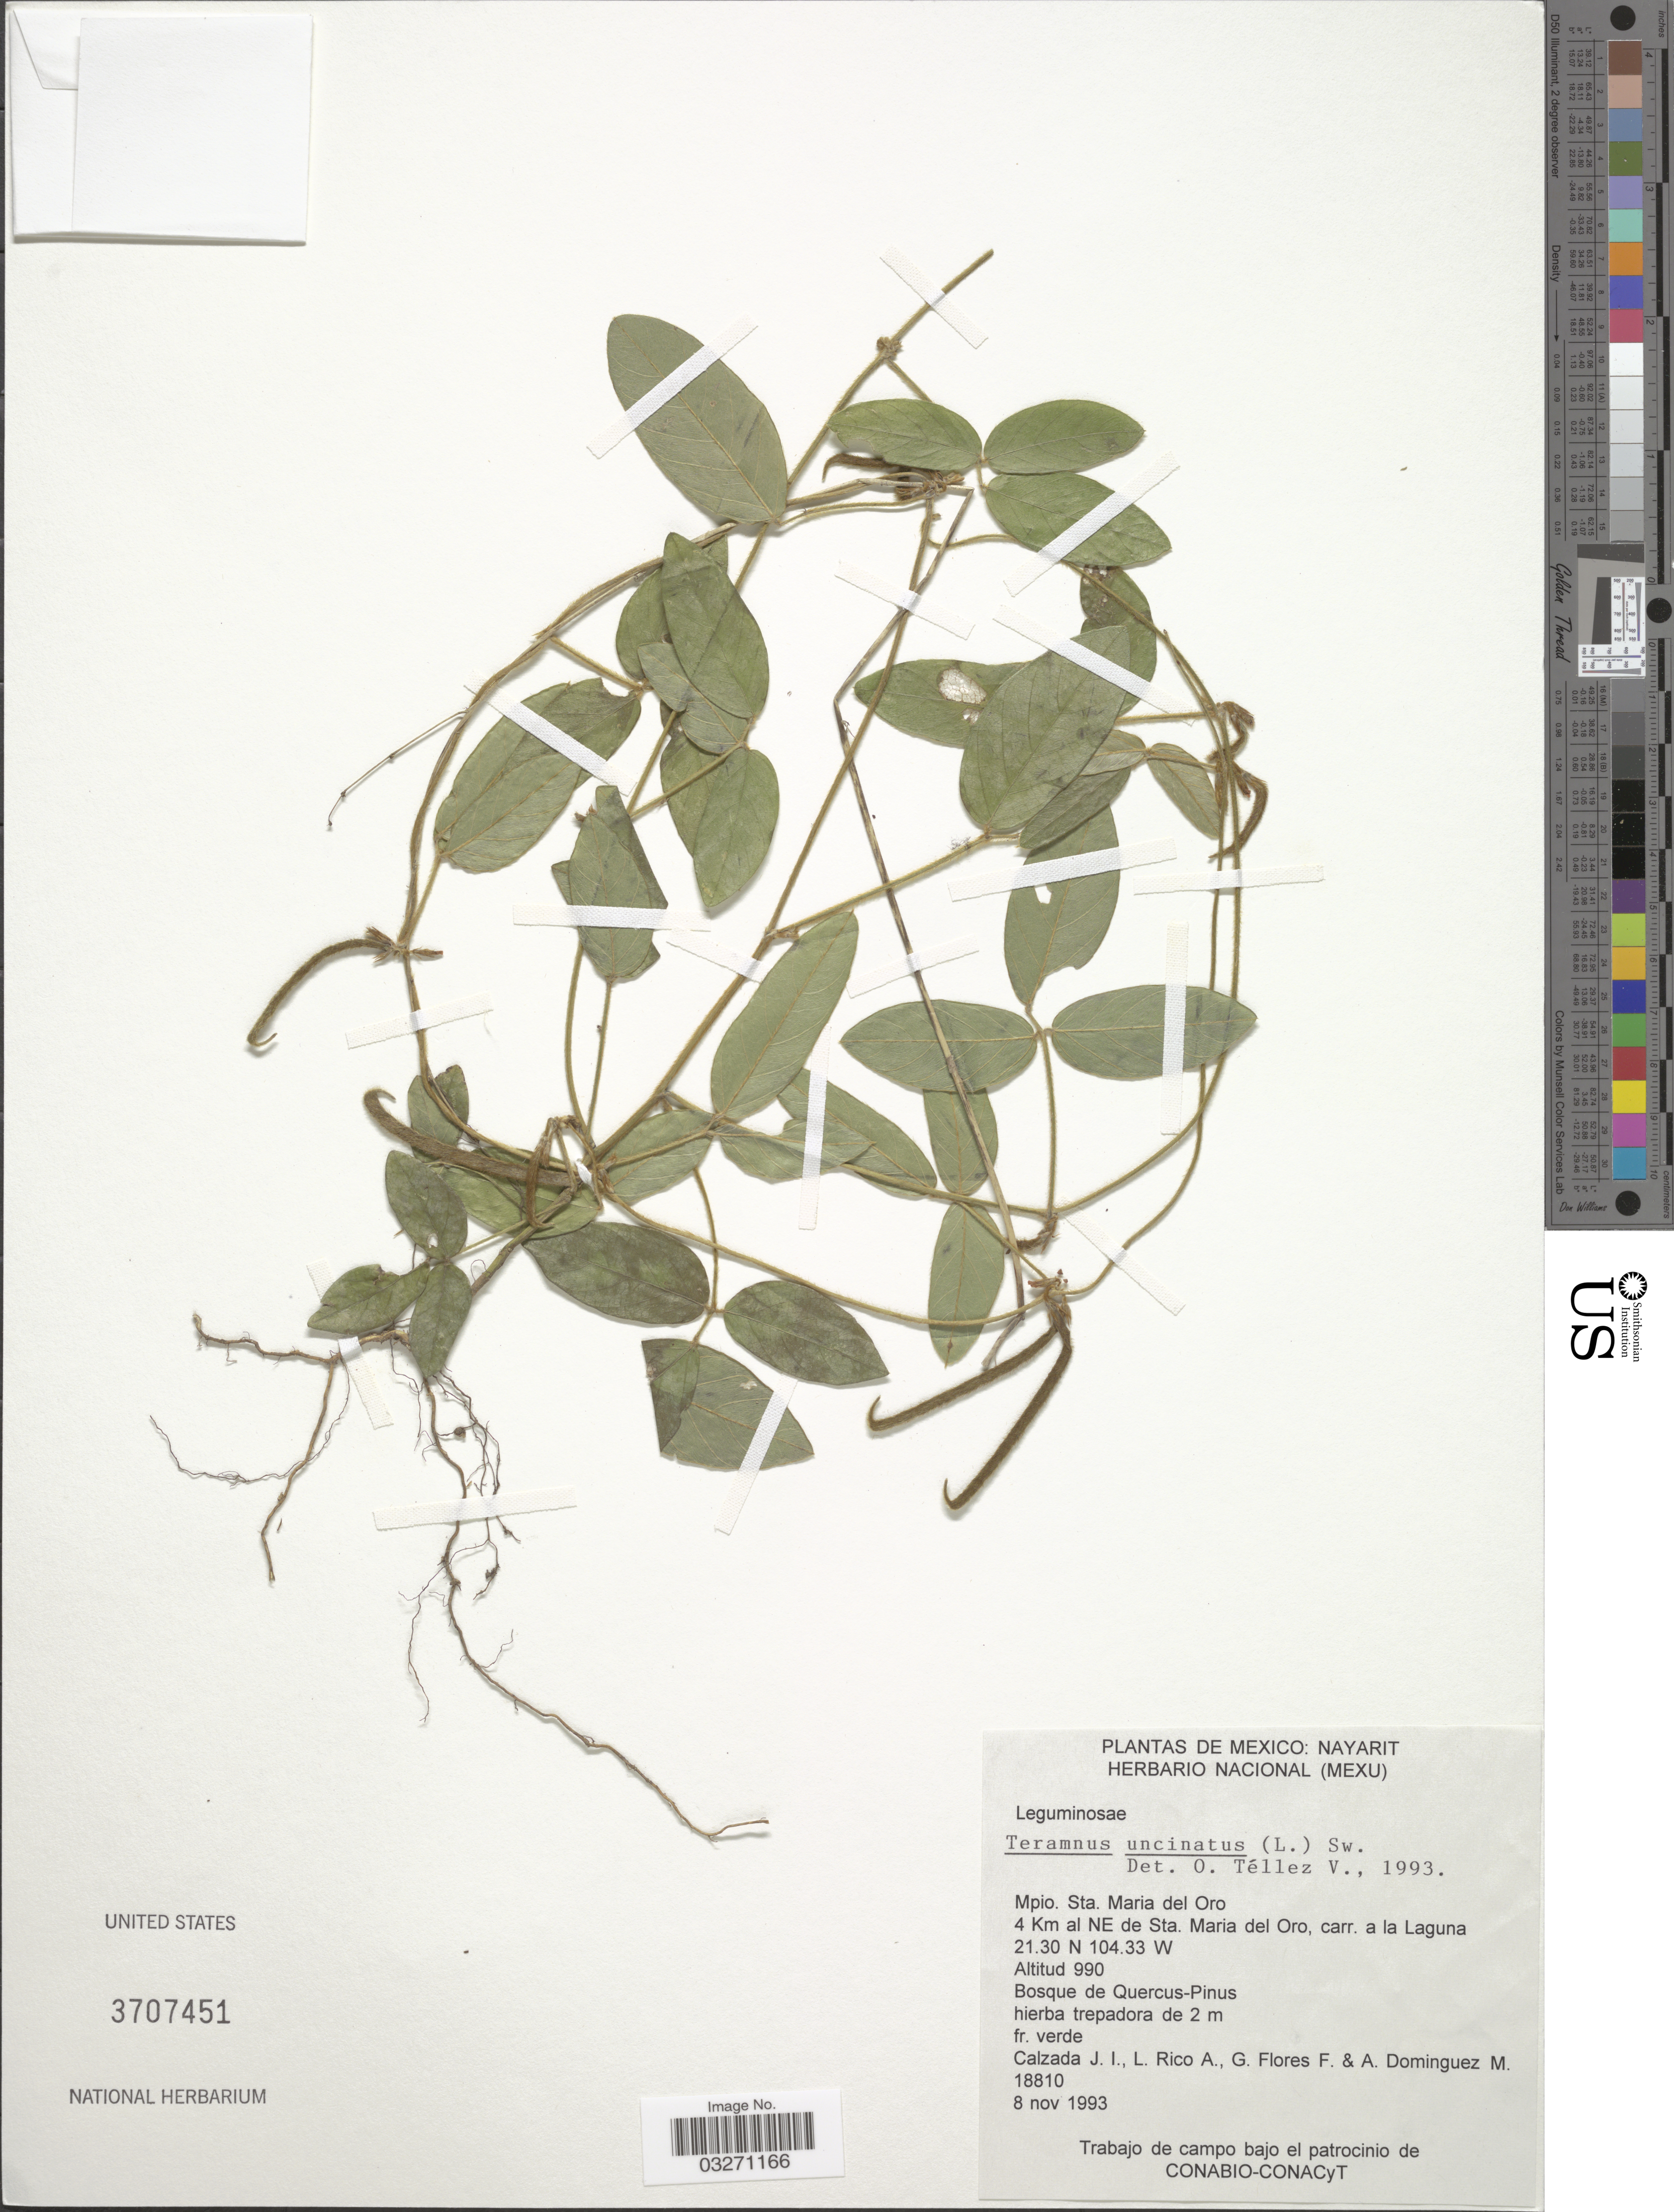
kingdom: Plantae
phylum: Tracheophyta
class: Magnoliopsida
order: Fabales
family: Fabaceae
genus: Teramnus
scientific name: Teramnus uncinatus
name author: (L.) Sw.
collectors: J. I. Calzada, M. Rico Arce, G. Flores F. & A. Dominguez M.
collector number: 18810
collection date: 1993-11-08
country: Mexico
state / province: Nayarit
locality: Mpio. Sta. Maria del Oro, 4 Km al NE de Sta. Maria del Oro, carr. a la Laguna.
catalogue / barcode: US 3707451